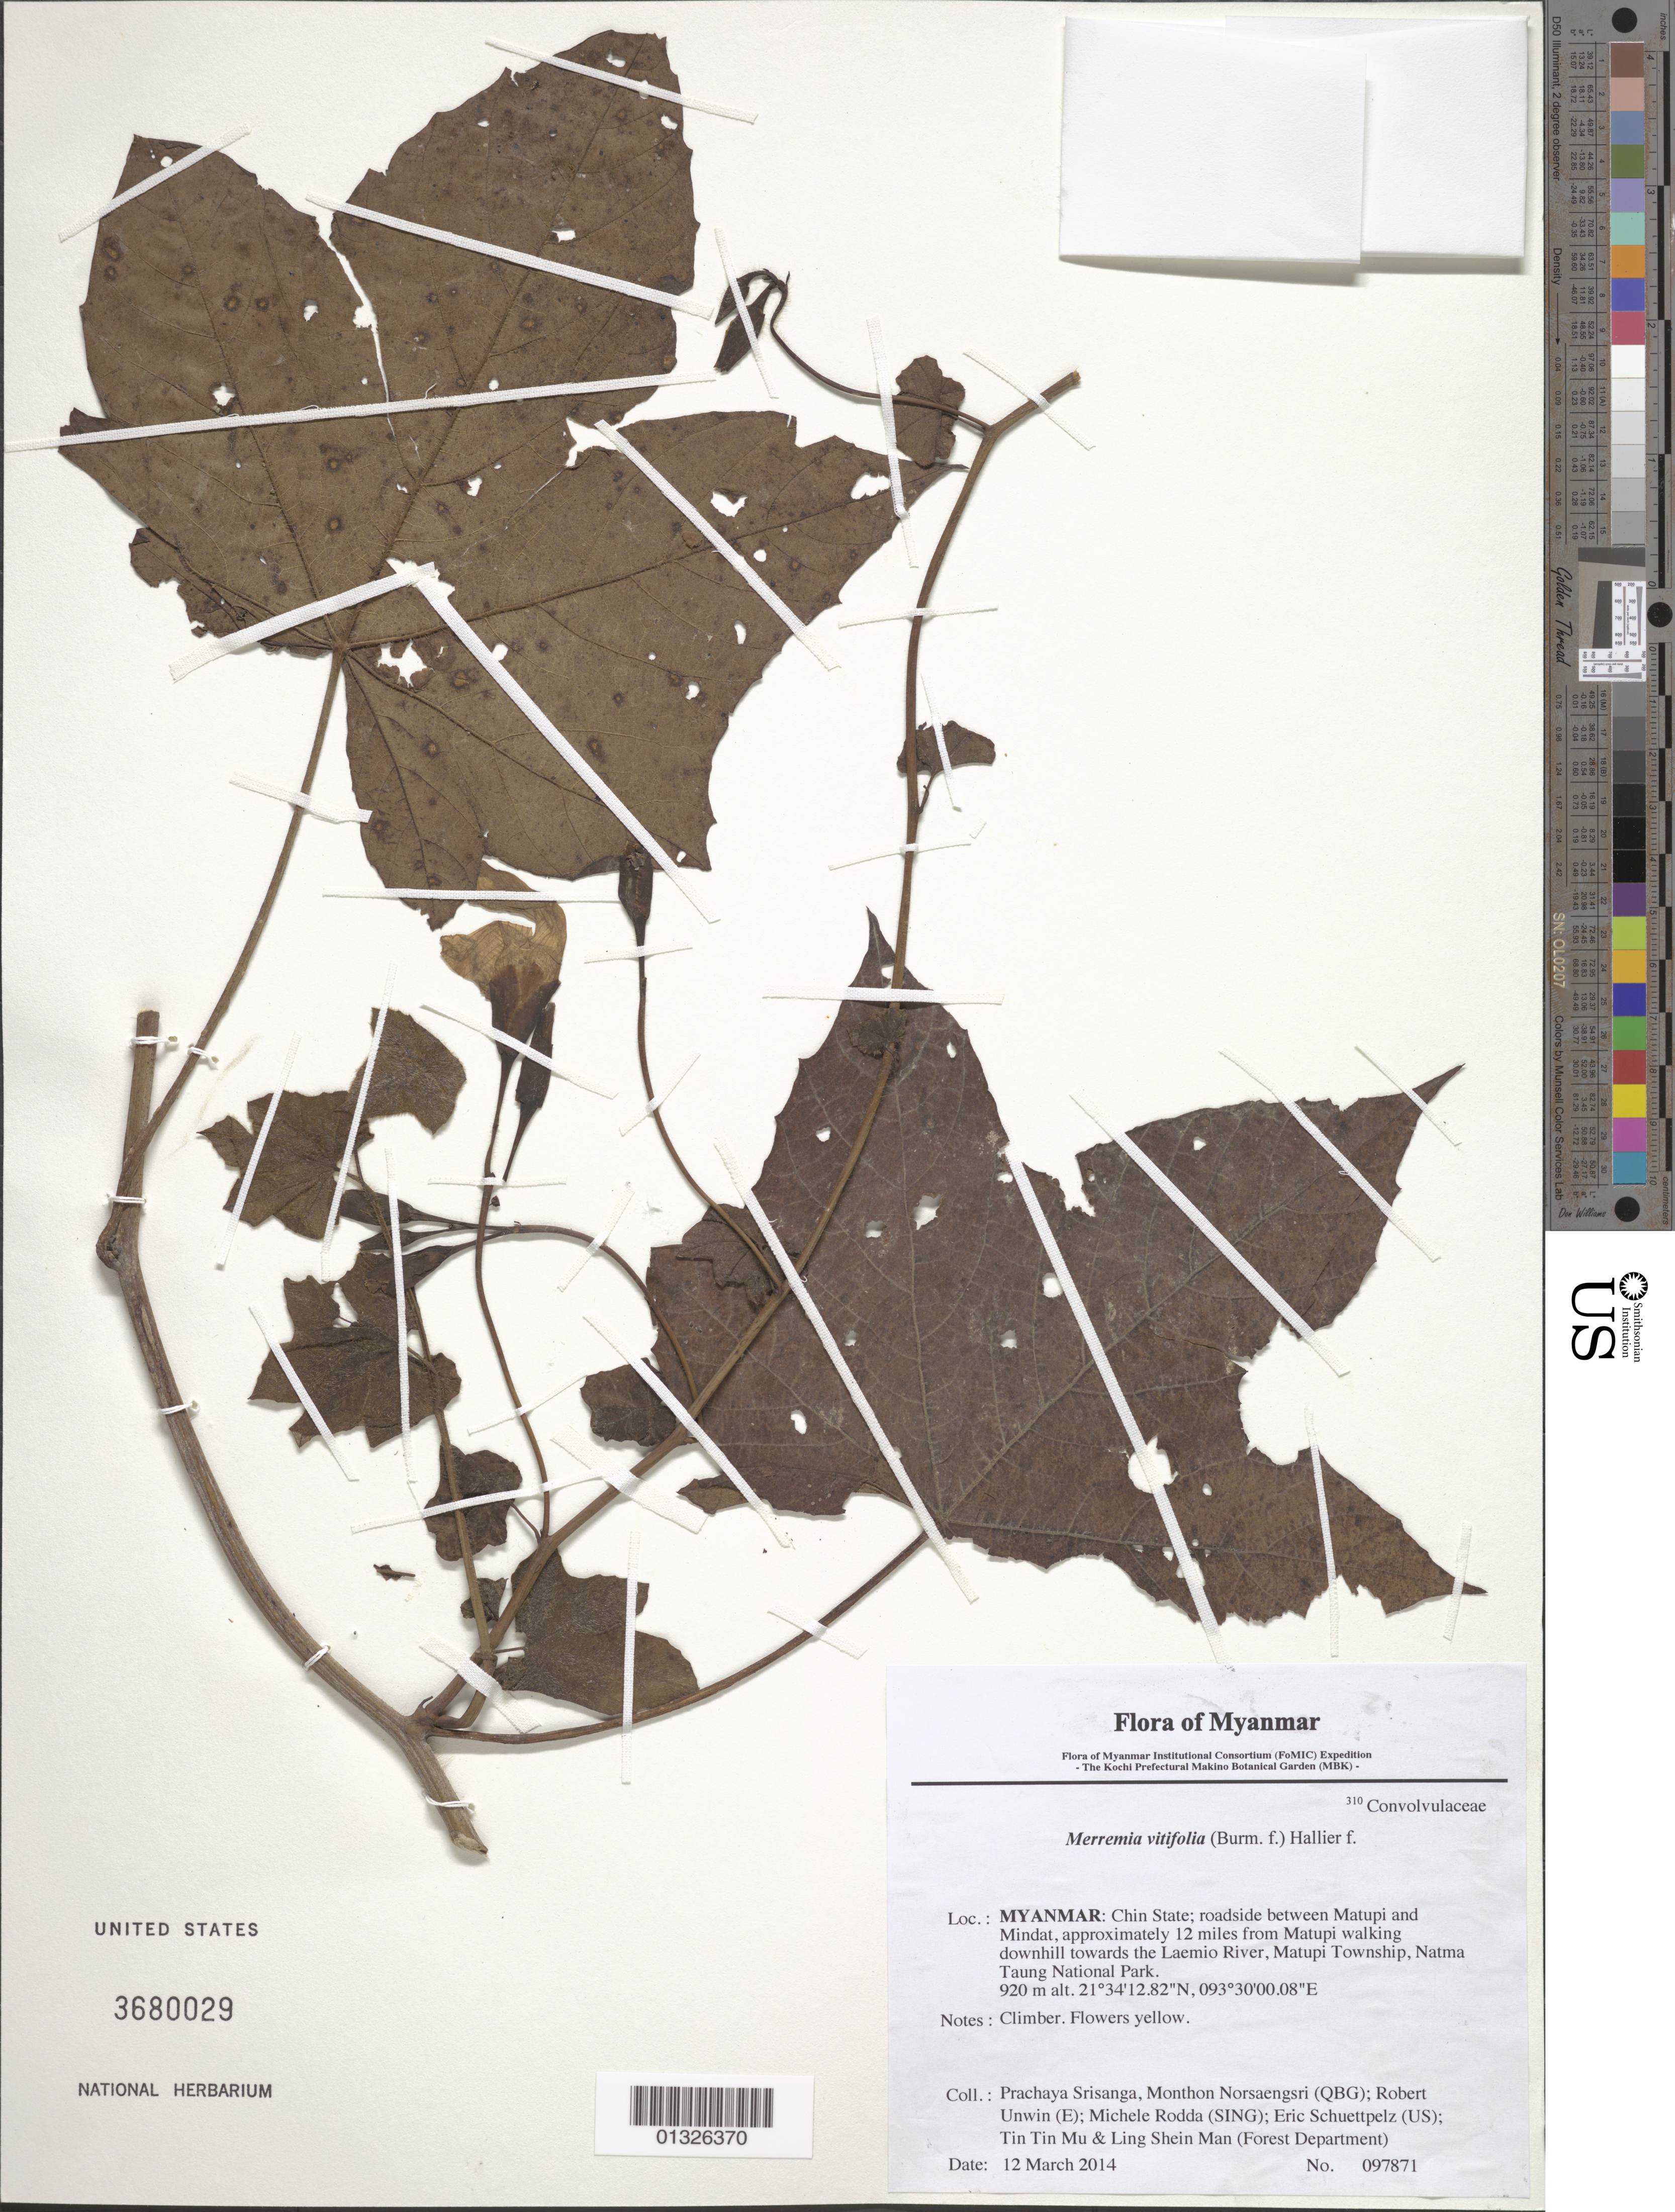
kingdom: Plantae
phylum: Tracheophyta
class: Magnoliopsida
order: Solanales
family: Convolvulaceae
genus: Distimake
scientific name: Distimake vitifolius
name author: (Burm. f.) Pisuttimarn & Petrongari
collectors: P. Srisanga, M. Norsaengsri, R. Unwin, M. Rodda, E. Schuettpelz, Tin Tin Mu & Ling Shein Man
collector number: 97871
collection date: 2014-03-12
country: Myanmar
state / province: Chin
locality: Roadside between Matupi and Mindat, approximately 12 miles from Matupi walking downhill towards the Laemio River, Matupi Township, Natma Taung National Park.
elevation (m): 920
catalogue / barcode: US 3680029